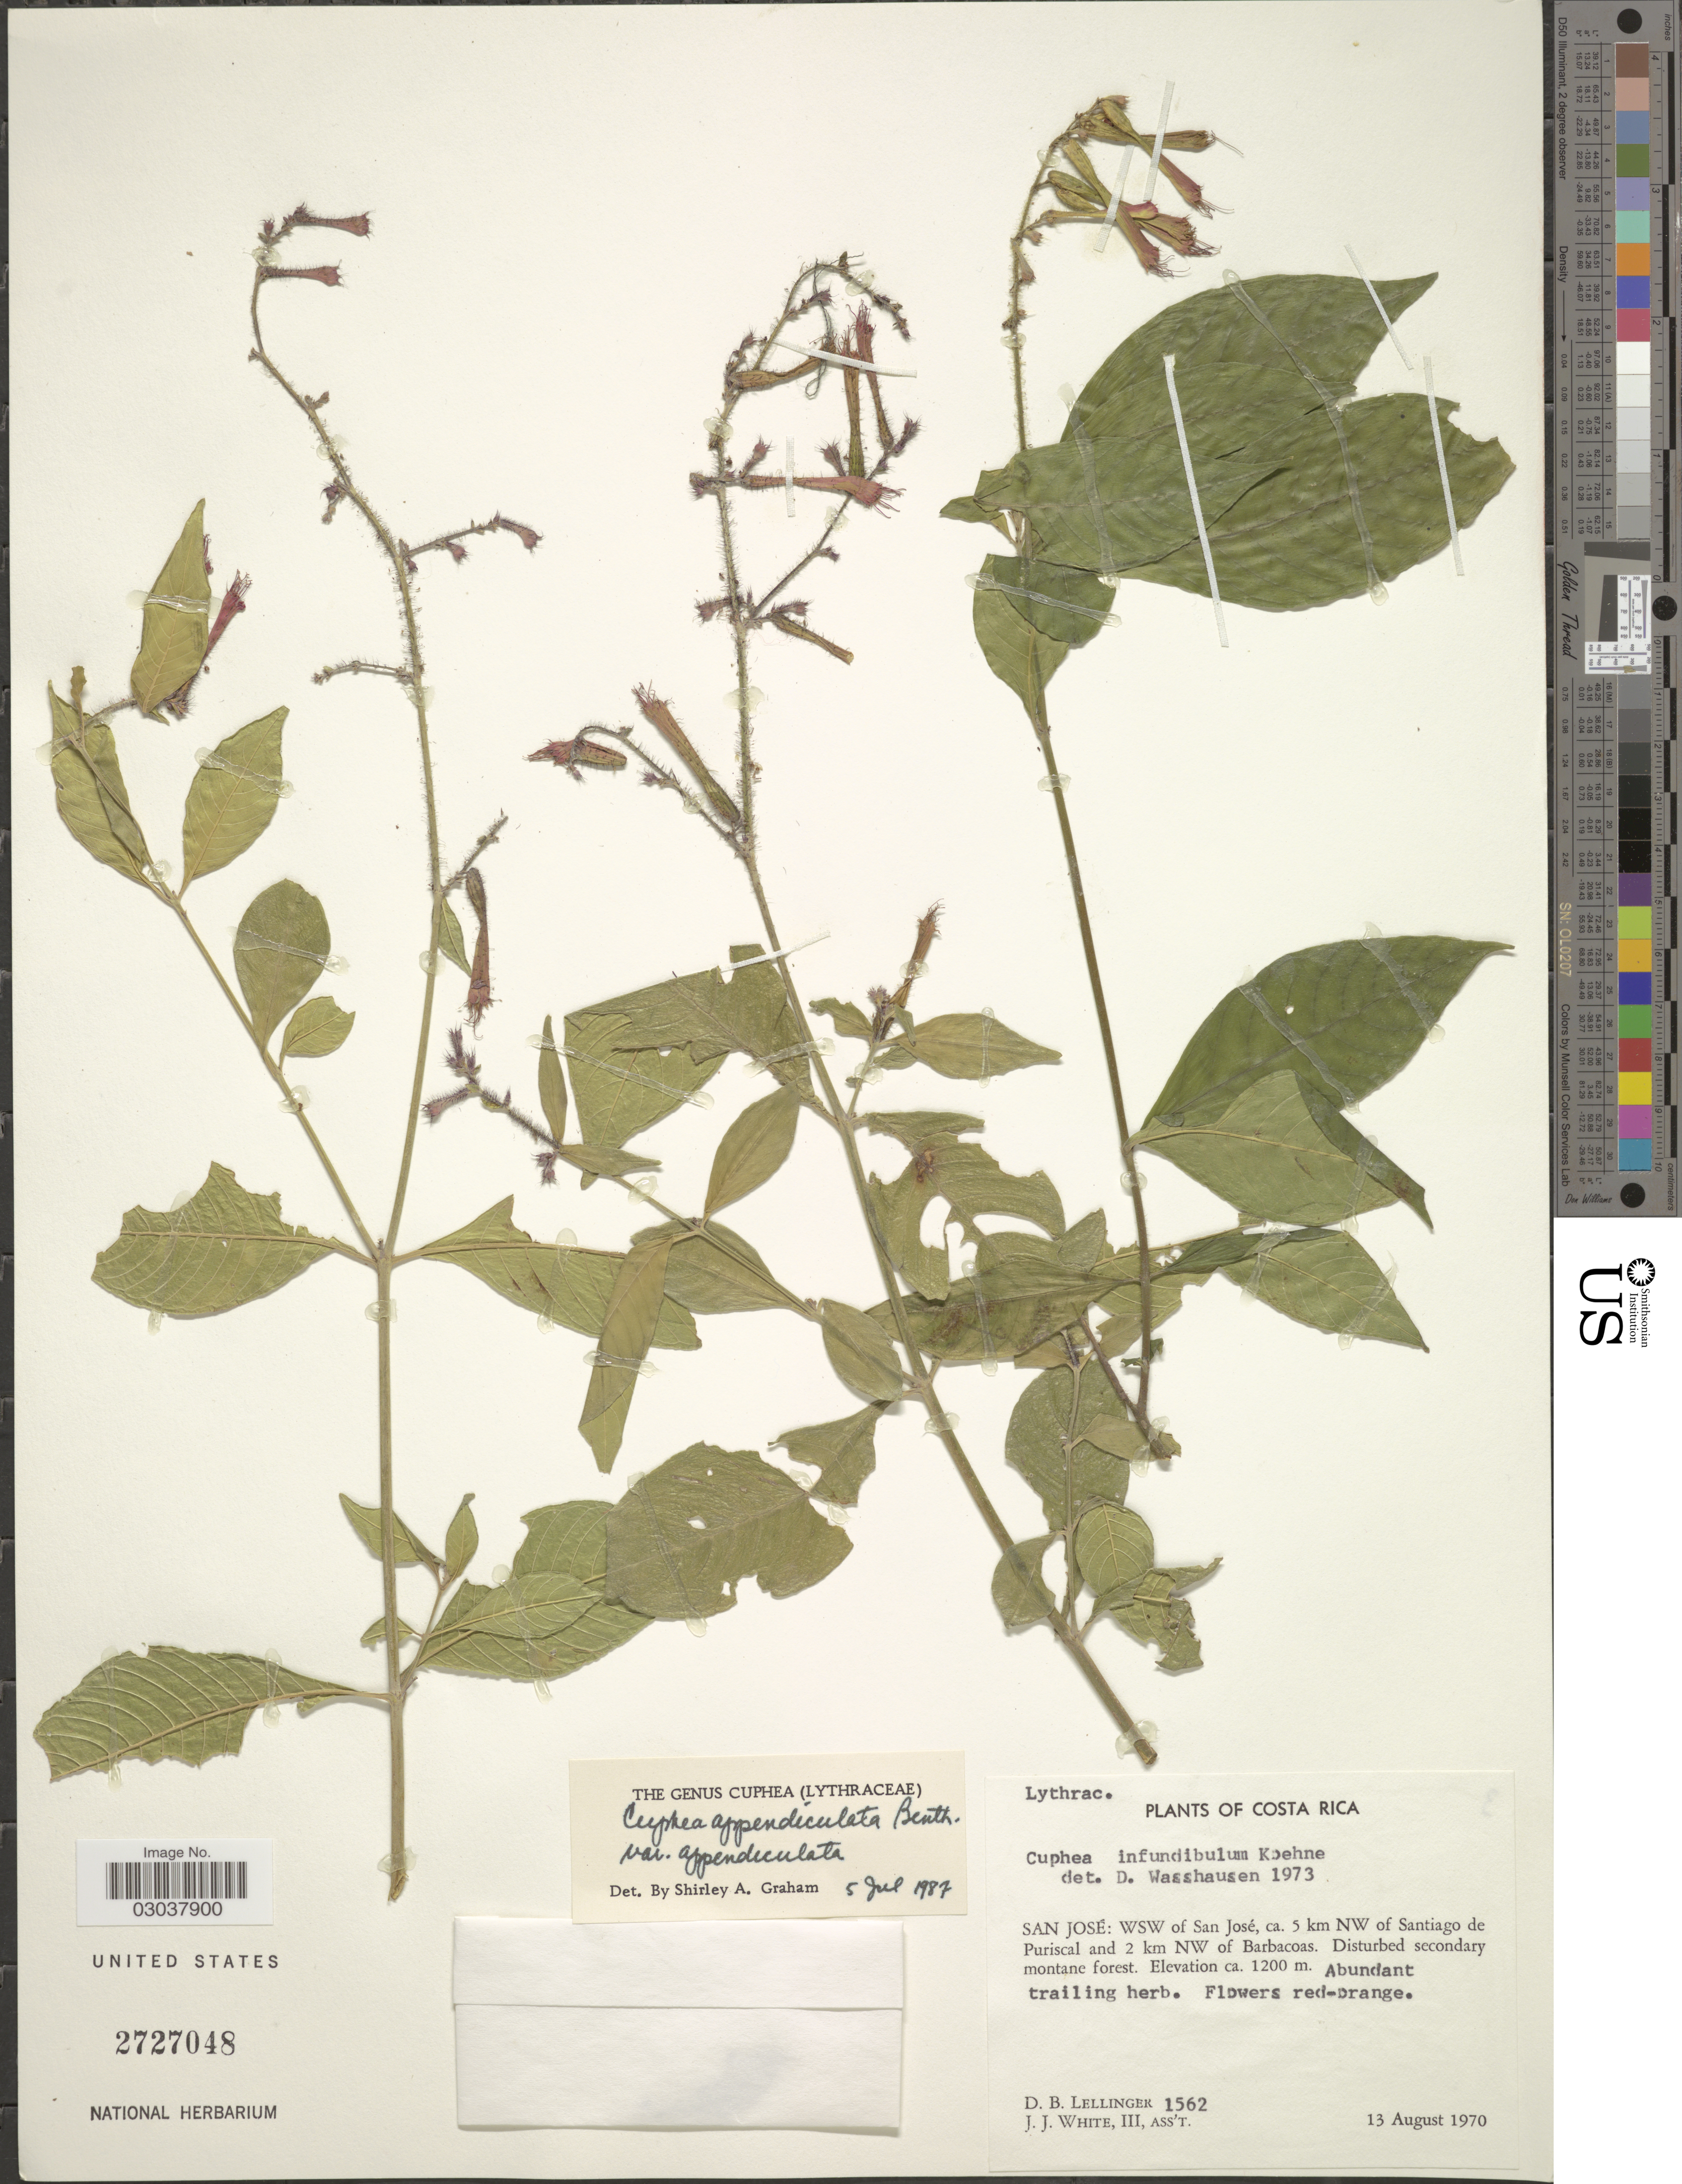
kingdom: Plantae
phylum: Tracheophyta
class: Magnoliopsida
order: Myrtales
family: Lythraceae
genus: Cuphea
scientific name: Cuphea appendiculata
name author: Benth.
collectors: D. B. Lellinger & J. J. White III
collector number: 1562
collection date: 1970-08-13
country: Costa Rica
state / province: San José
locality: WSW of San José, ca. 5 km NW of Santiago de Puriscal and 2 km NW of Barbacoas.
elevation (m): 1200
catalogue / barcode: US 2727048